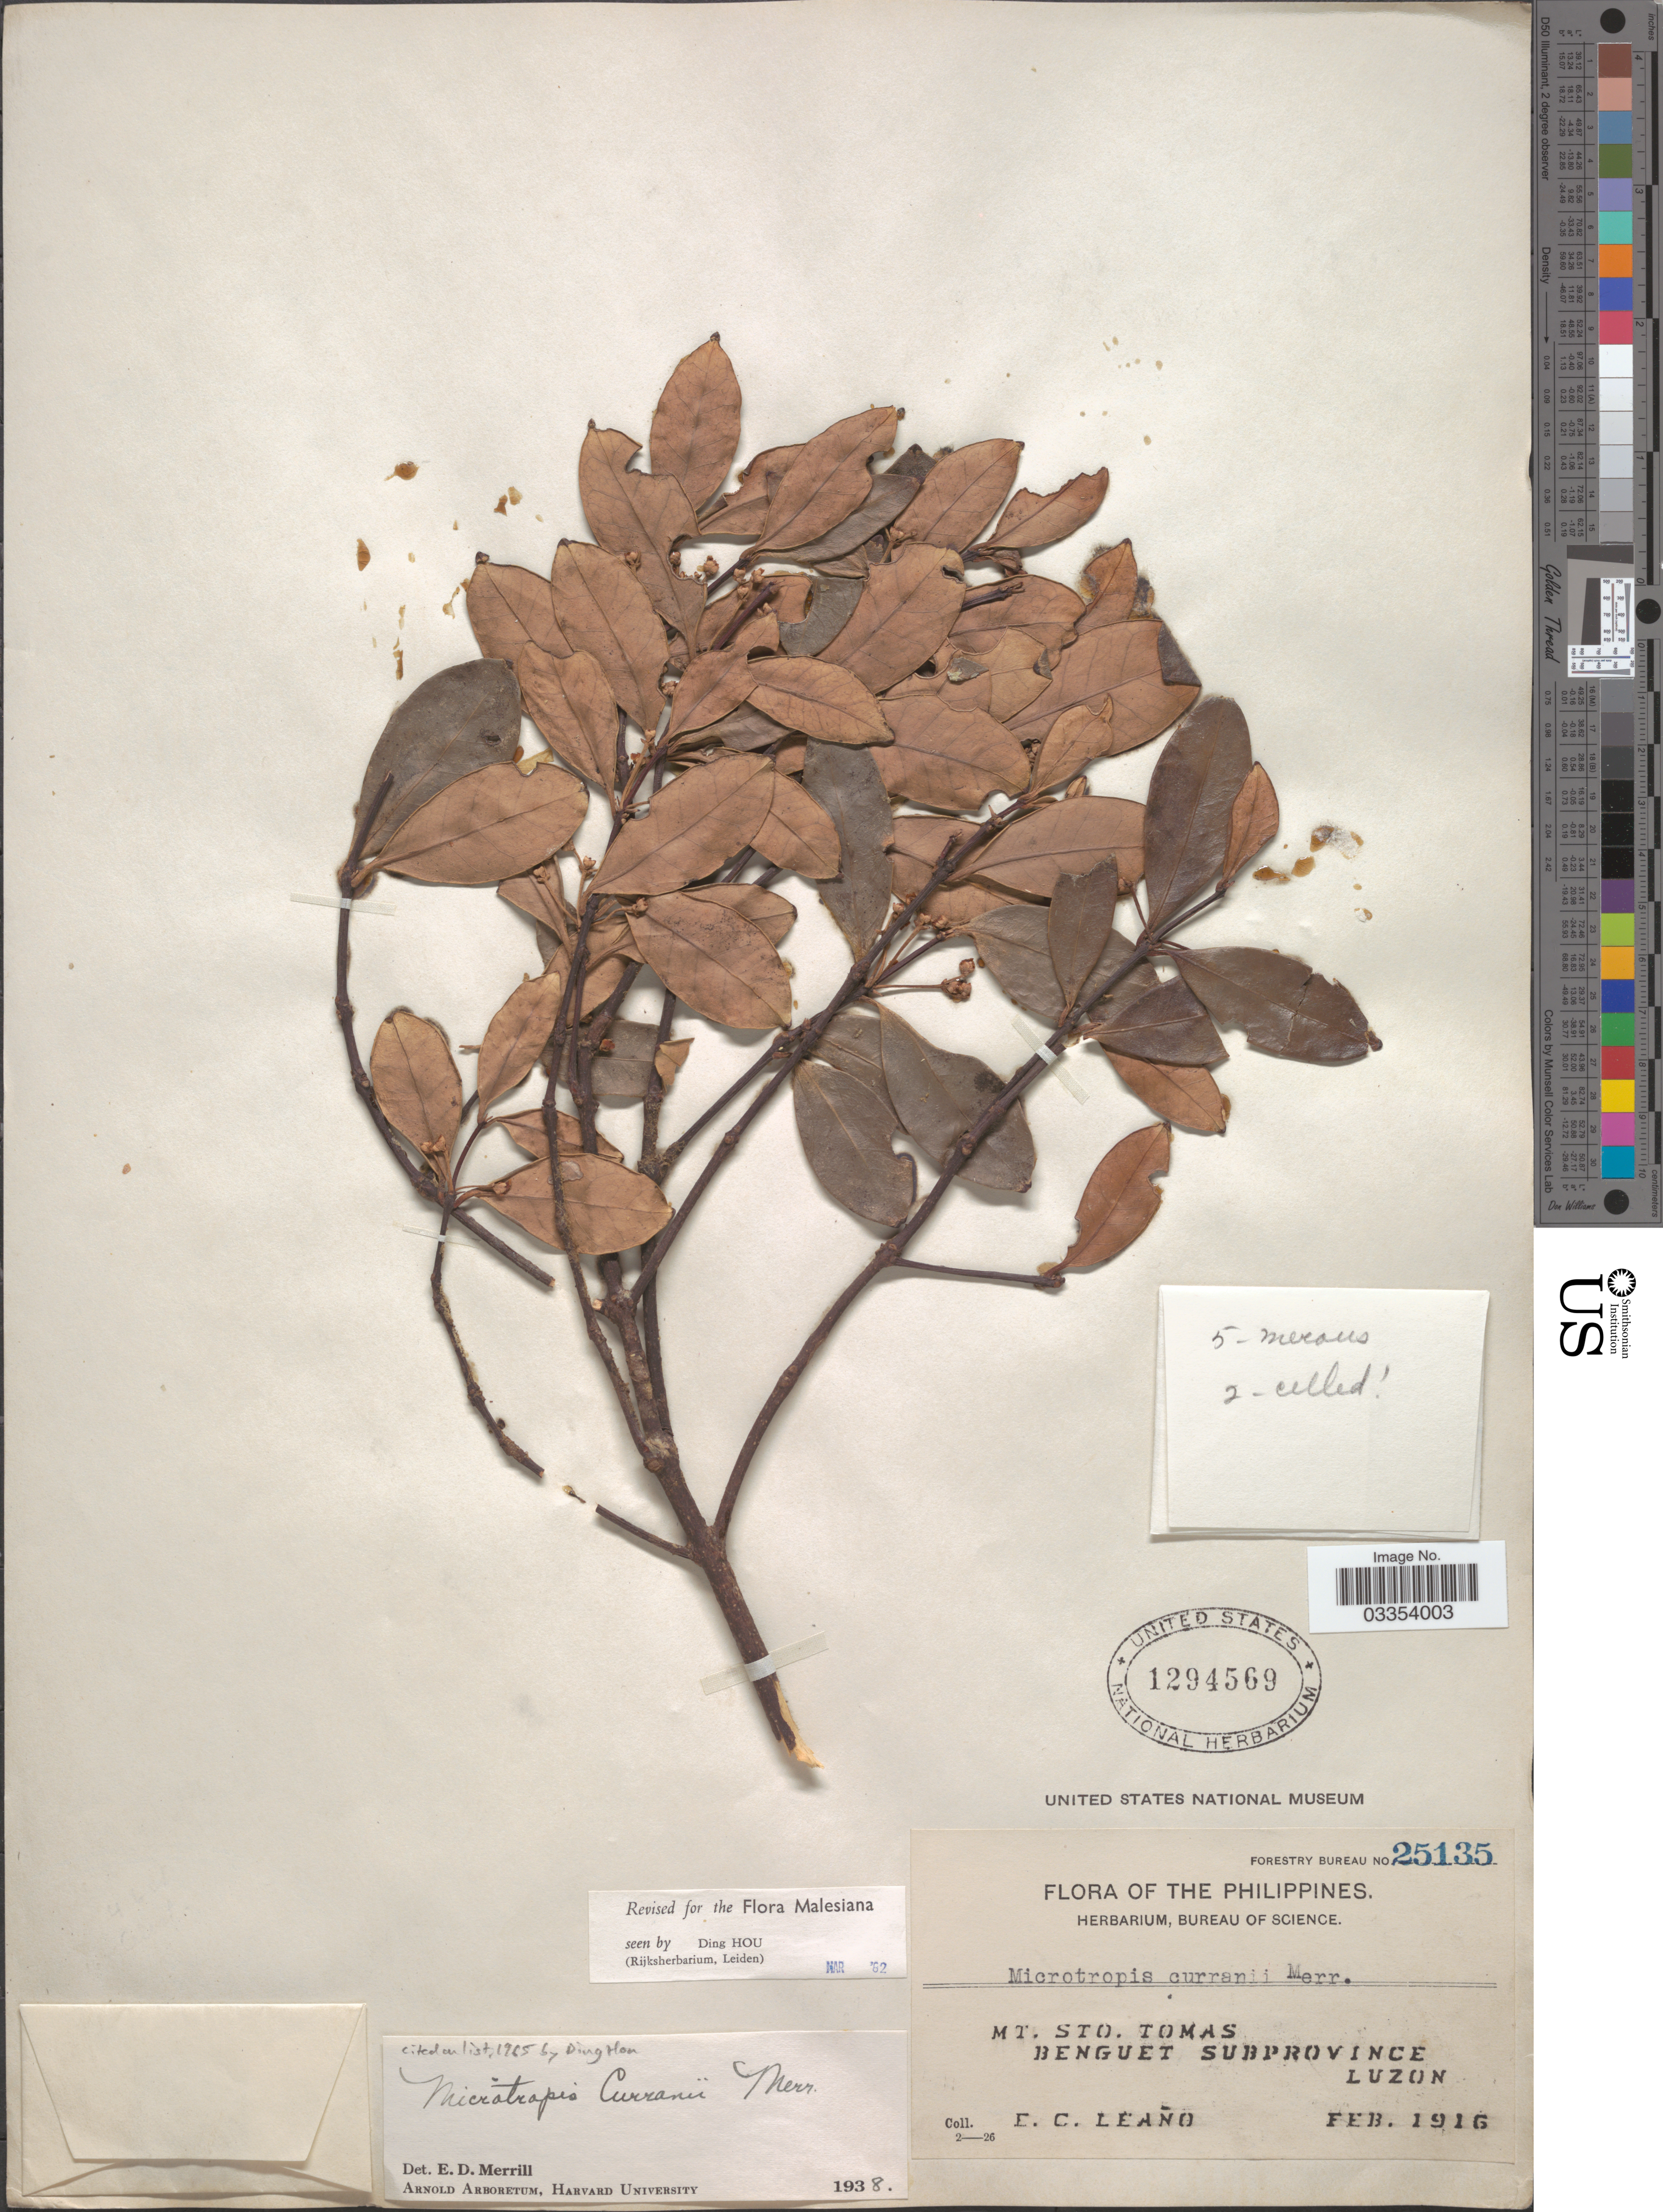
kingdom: Plantae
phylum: Tracheophyta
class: Magnoliopsida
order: Celastrales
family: Celastraceae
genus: Microtropis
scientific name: Microtropis curranii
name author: Merr.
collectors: E. Leano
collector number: Forestry Bureau 25135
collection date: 1916-02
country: Philippines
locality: Mt. Sto. Tomas. Benguet Subprovince. Luzon.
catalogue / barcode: US 1294569